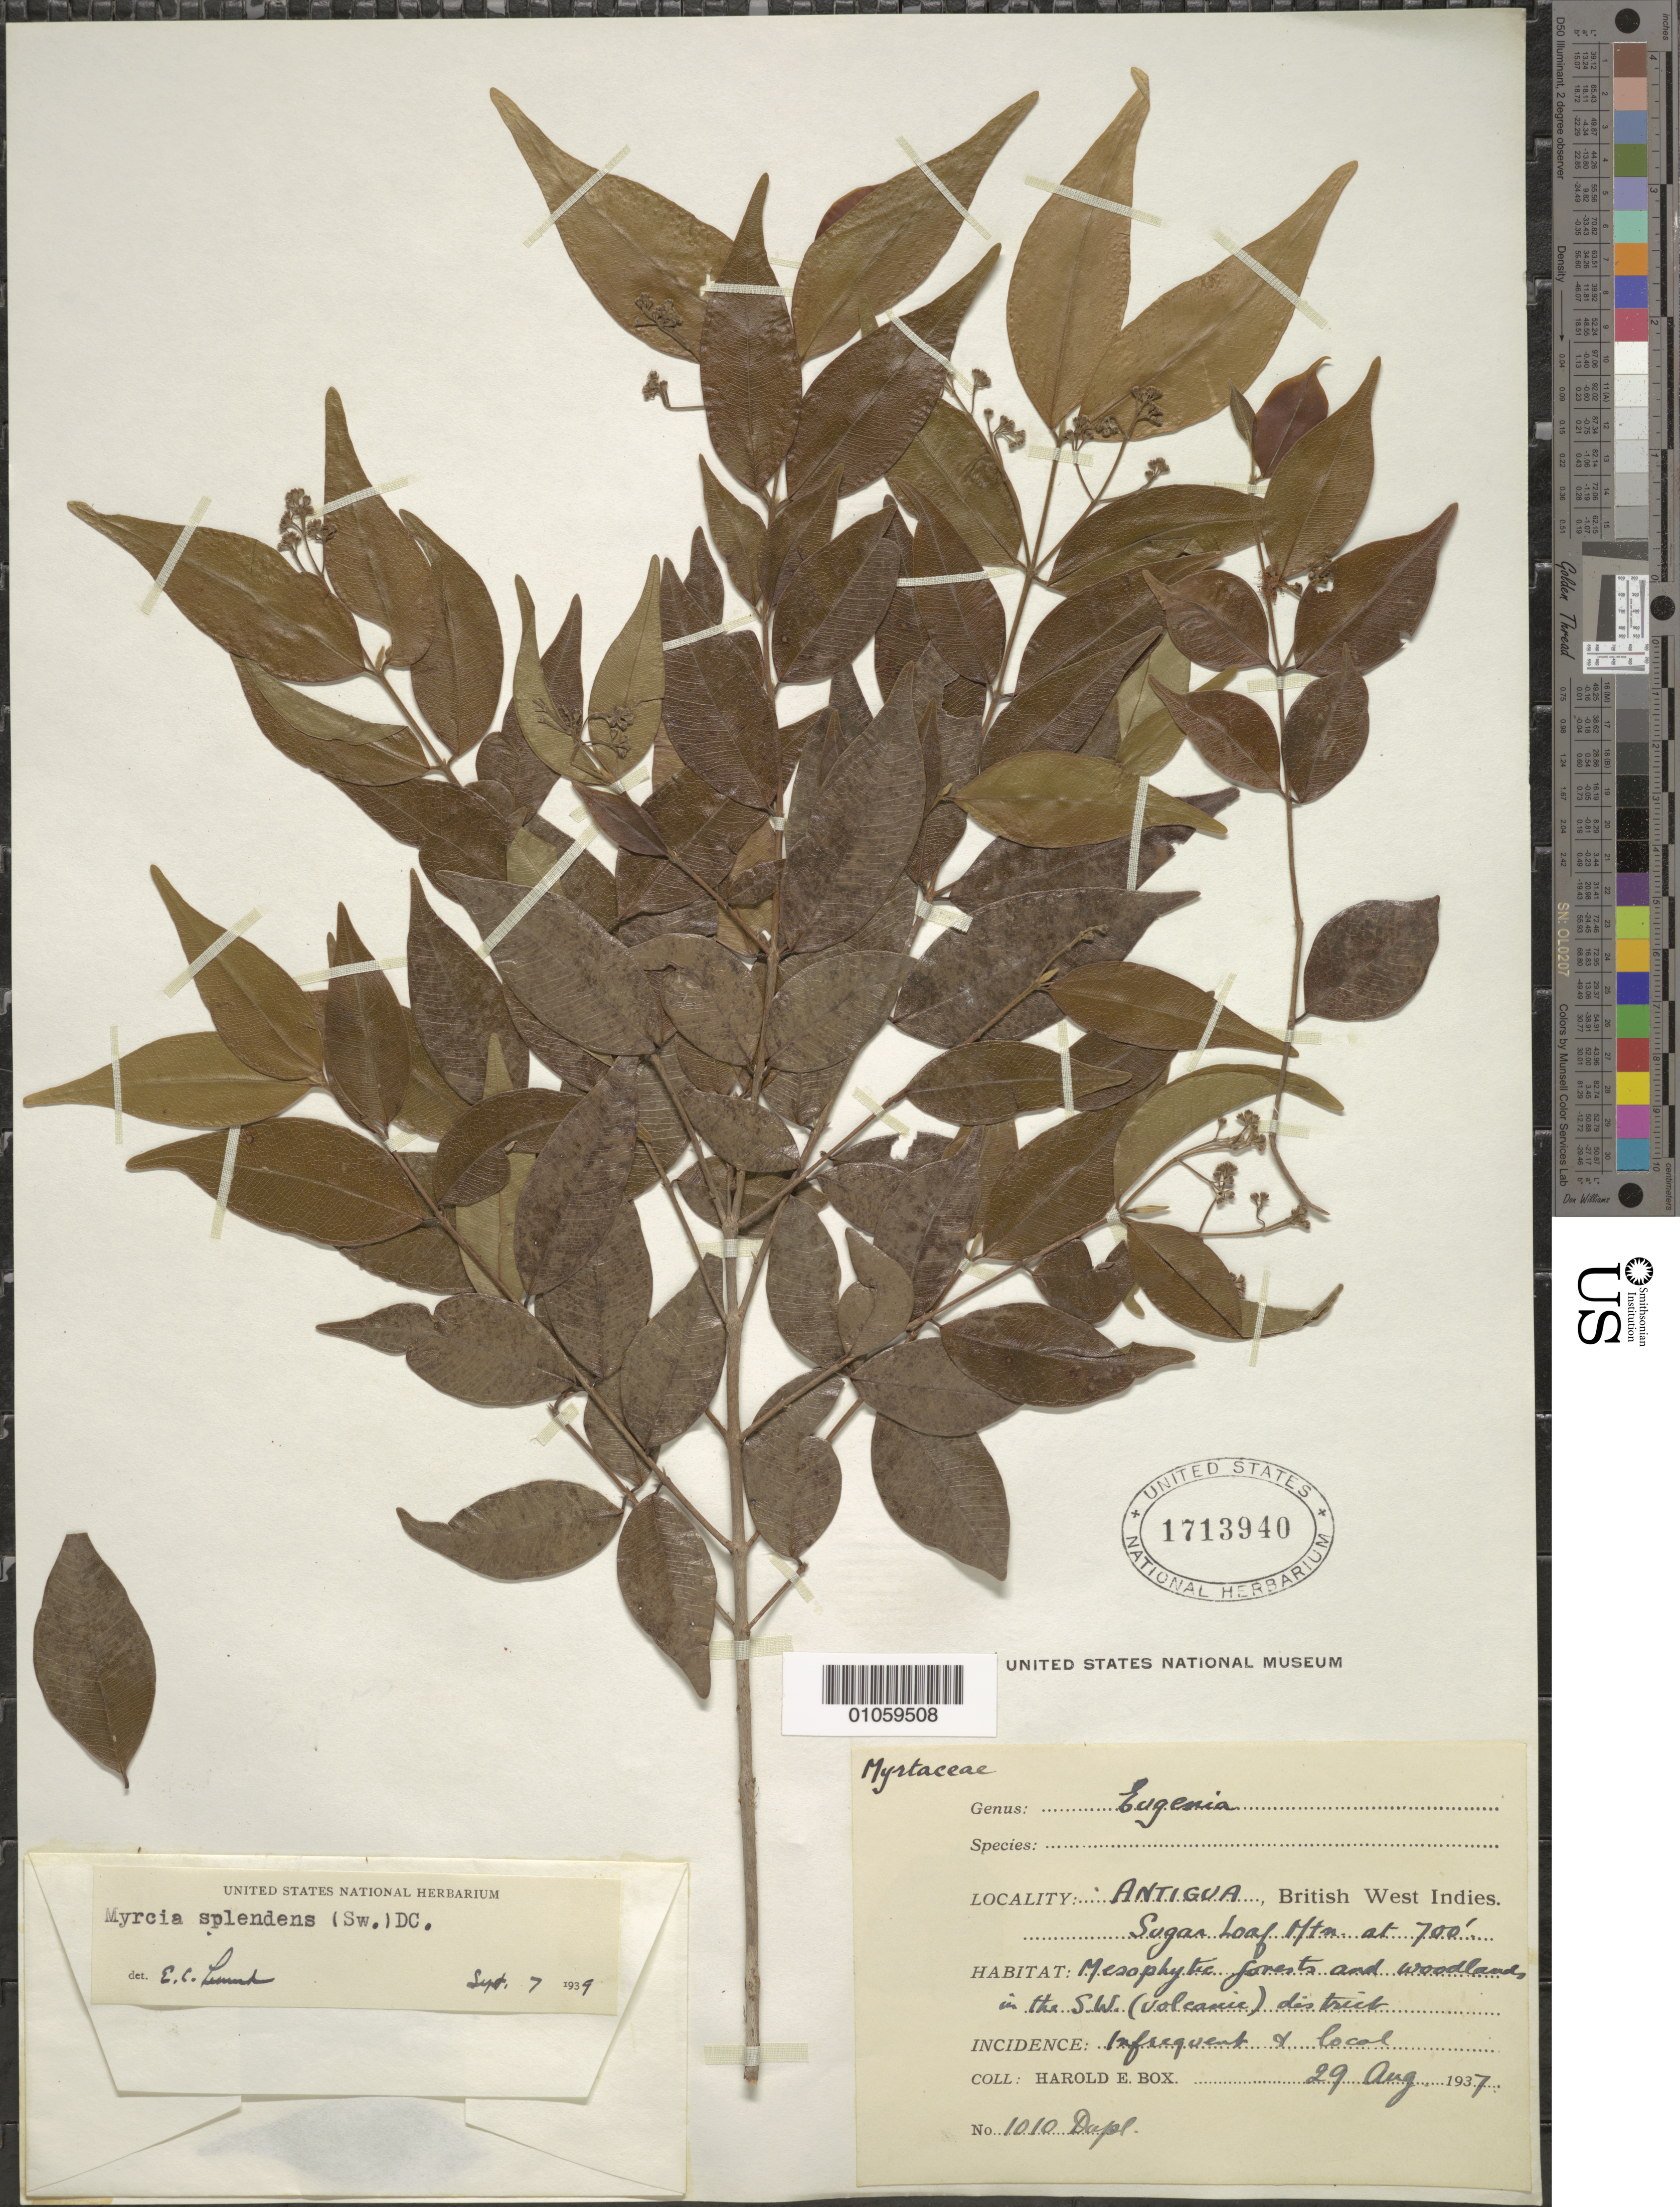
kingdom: Plantae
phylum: Tracheophyta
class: Magnoliopsida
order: Myrtales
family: Myrtaceae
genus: Myrcia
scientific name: Myrcia splendens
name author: (Sw.) DC.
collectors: H. E. Box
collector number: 1010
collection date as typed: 29 Aug 1937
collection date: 1937-08-29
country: Antigua and Barbuda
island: Antigua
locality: Sugar Loaf Mtn.; S.W. (Volcanic district)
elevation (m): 213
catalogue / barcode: US 1713940